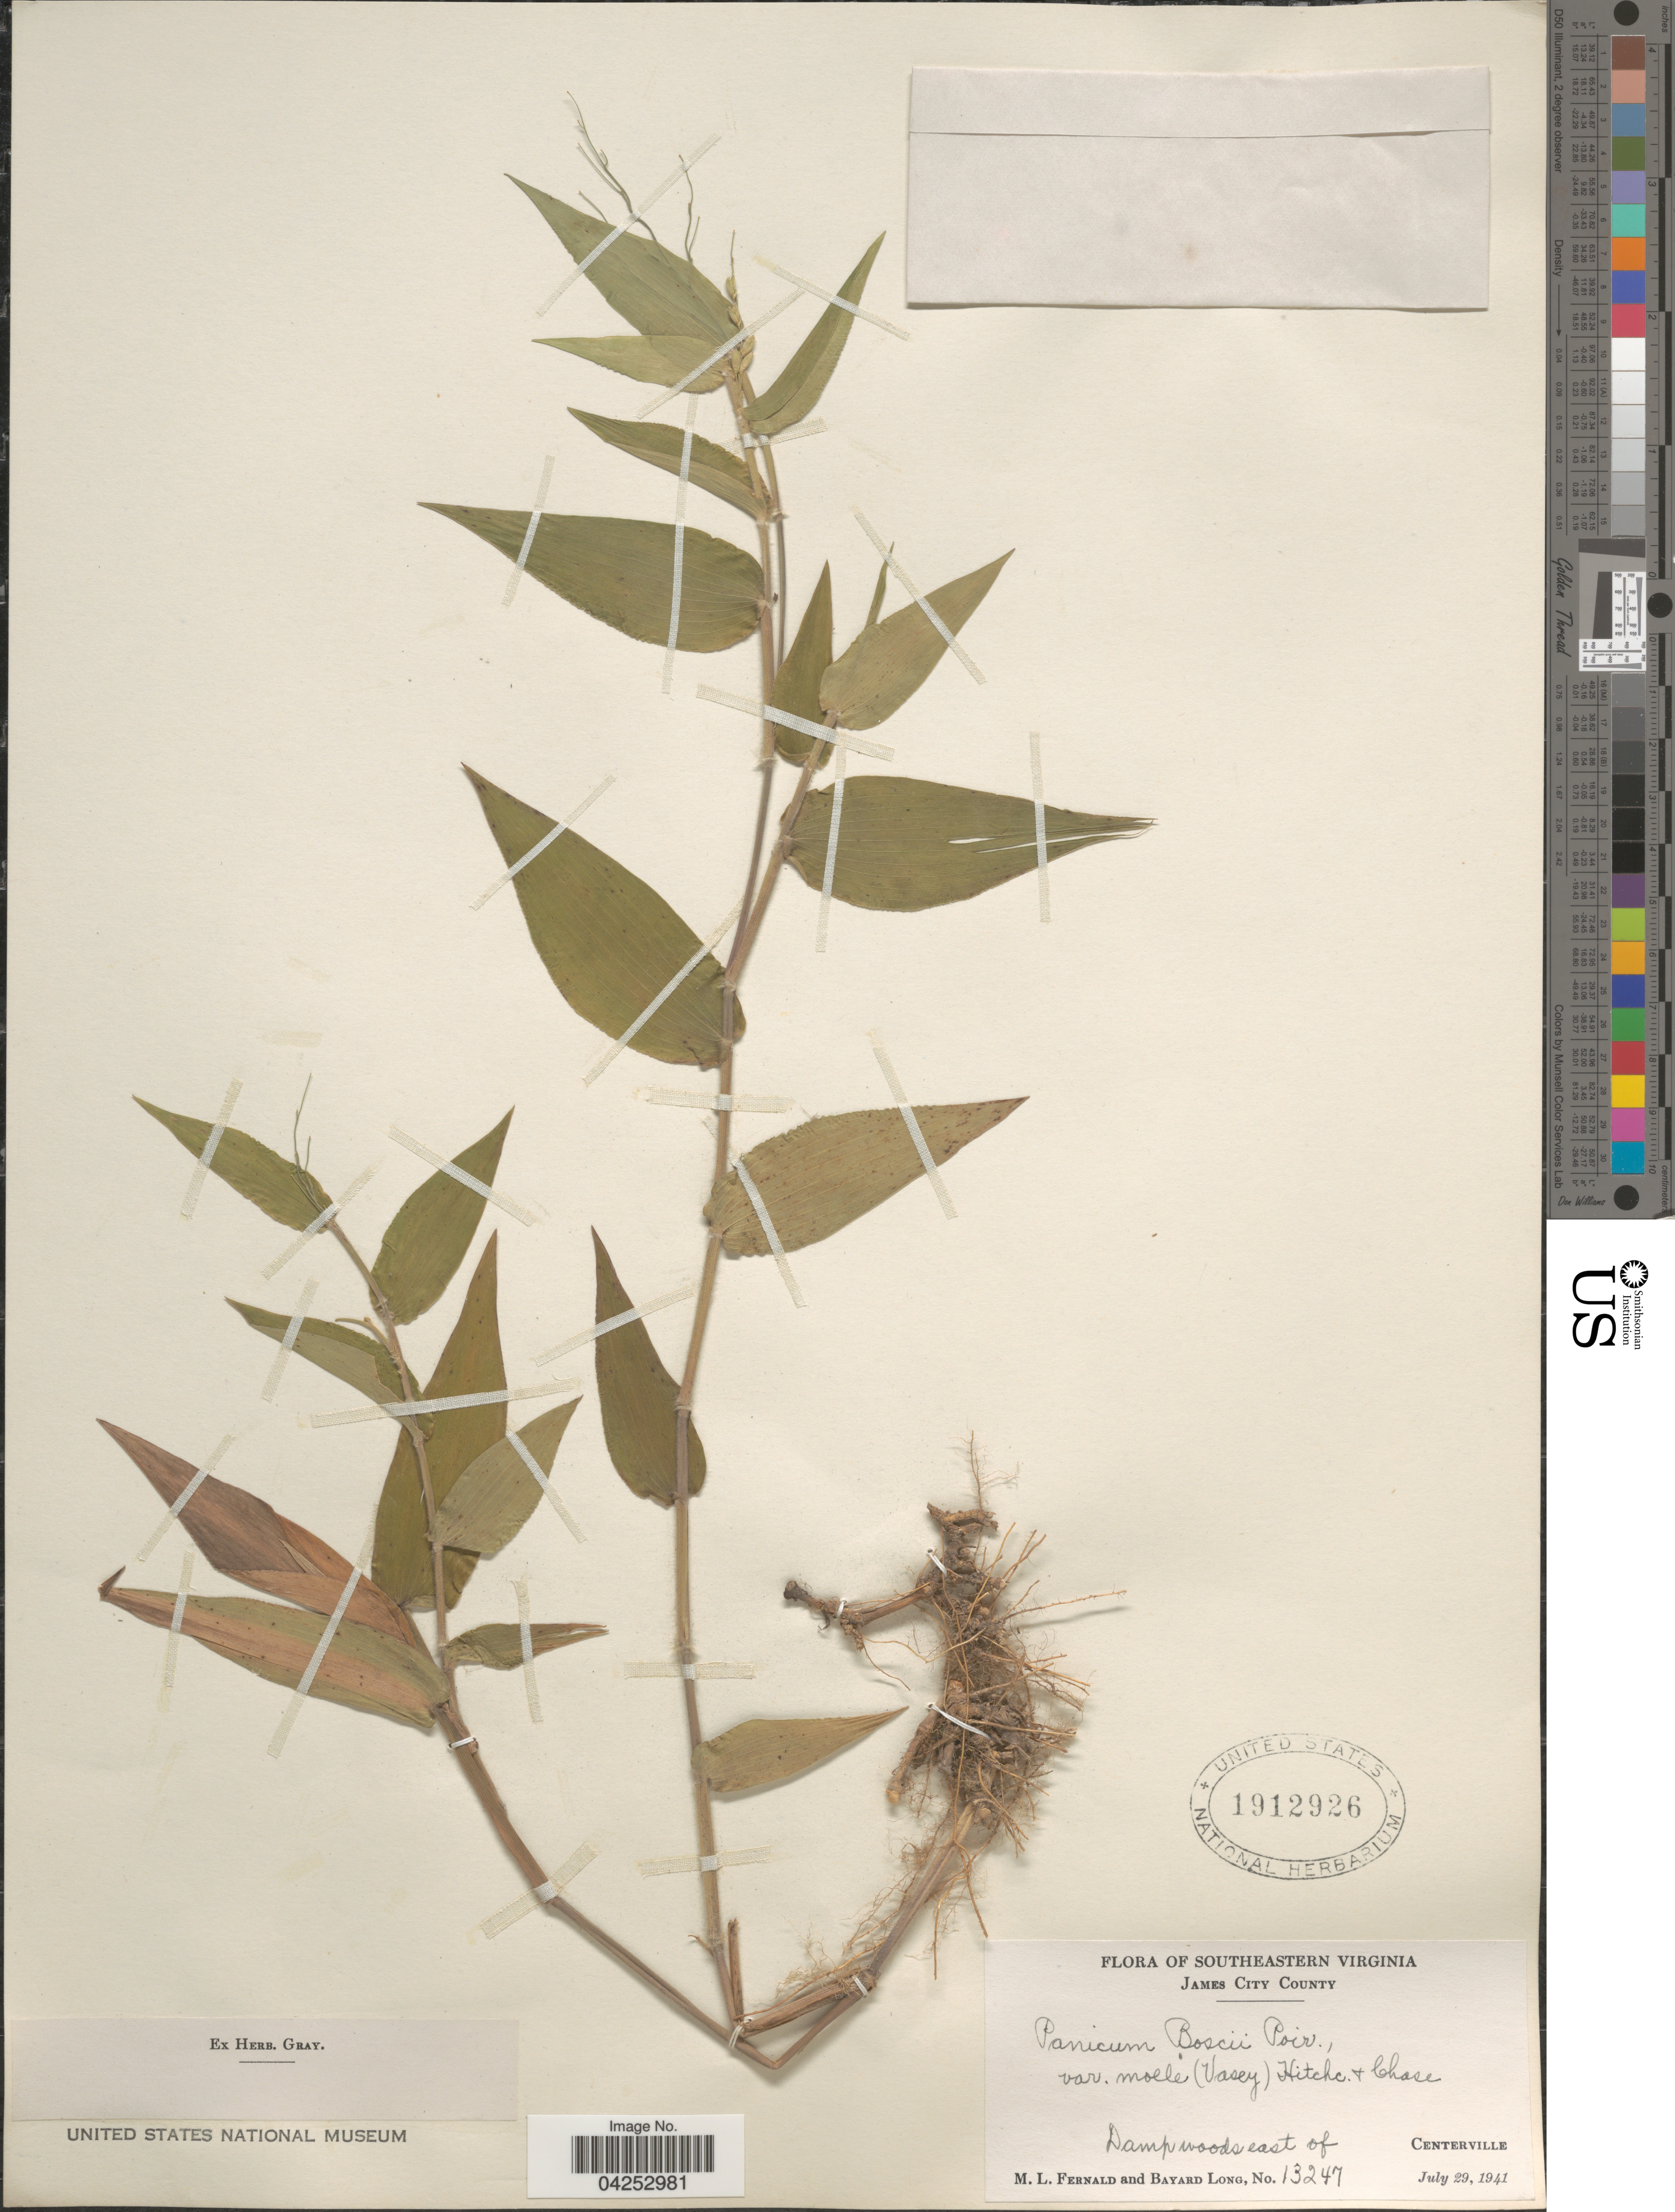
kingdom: Plantae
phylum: Tracheophyta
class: Liliopsida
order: Poales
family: Poaceae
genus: Dichanthelium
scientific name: Dichanthelium boscii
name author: (Poir.) Gould & C.A. Clark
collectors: M. L. Fernald & B. Long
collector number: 13247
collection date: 1941-07-29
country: United States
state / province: Virginia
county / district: James City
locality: Southeastern Virginia. James City County. Damp woods east of Centerville.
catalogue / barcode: US 1912926